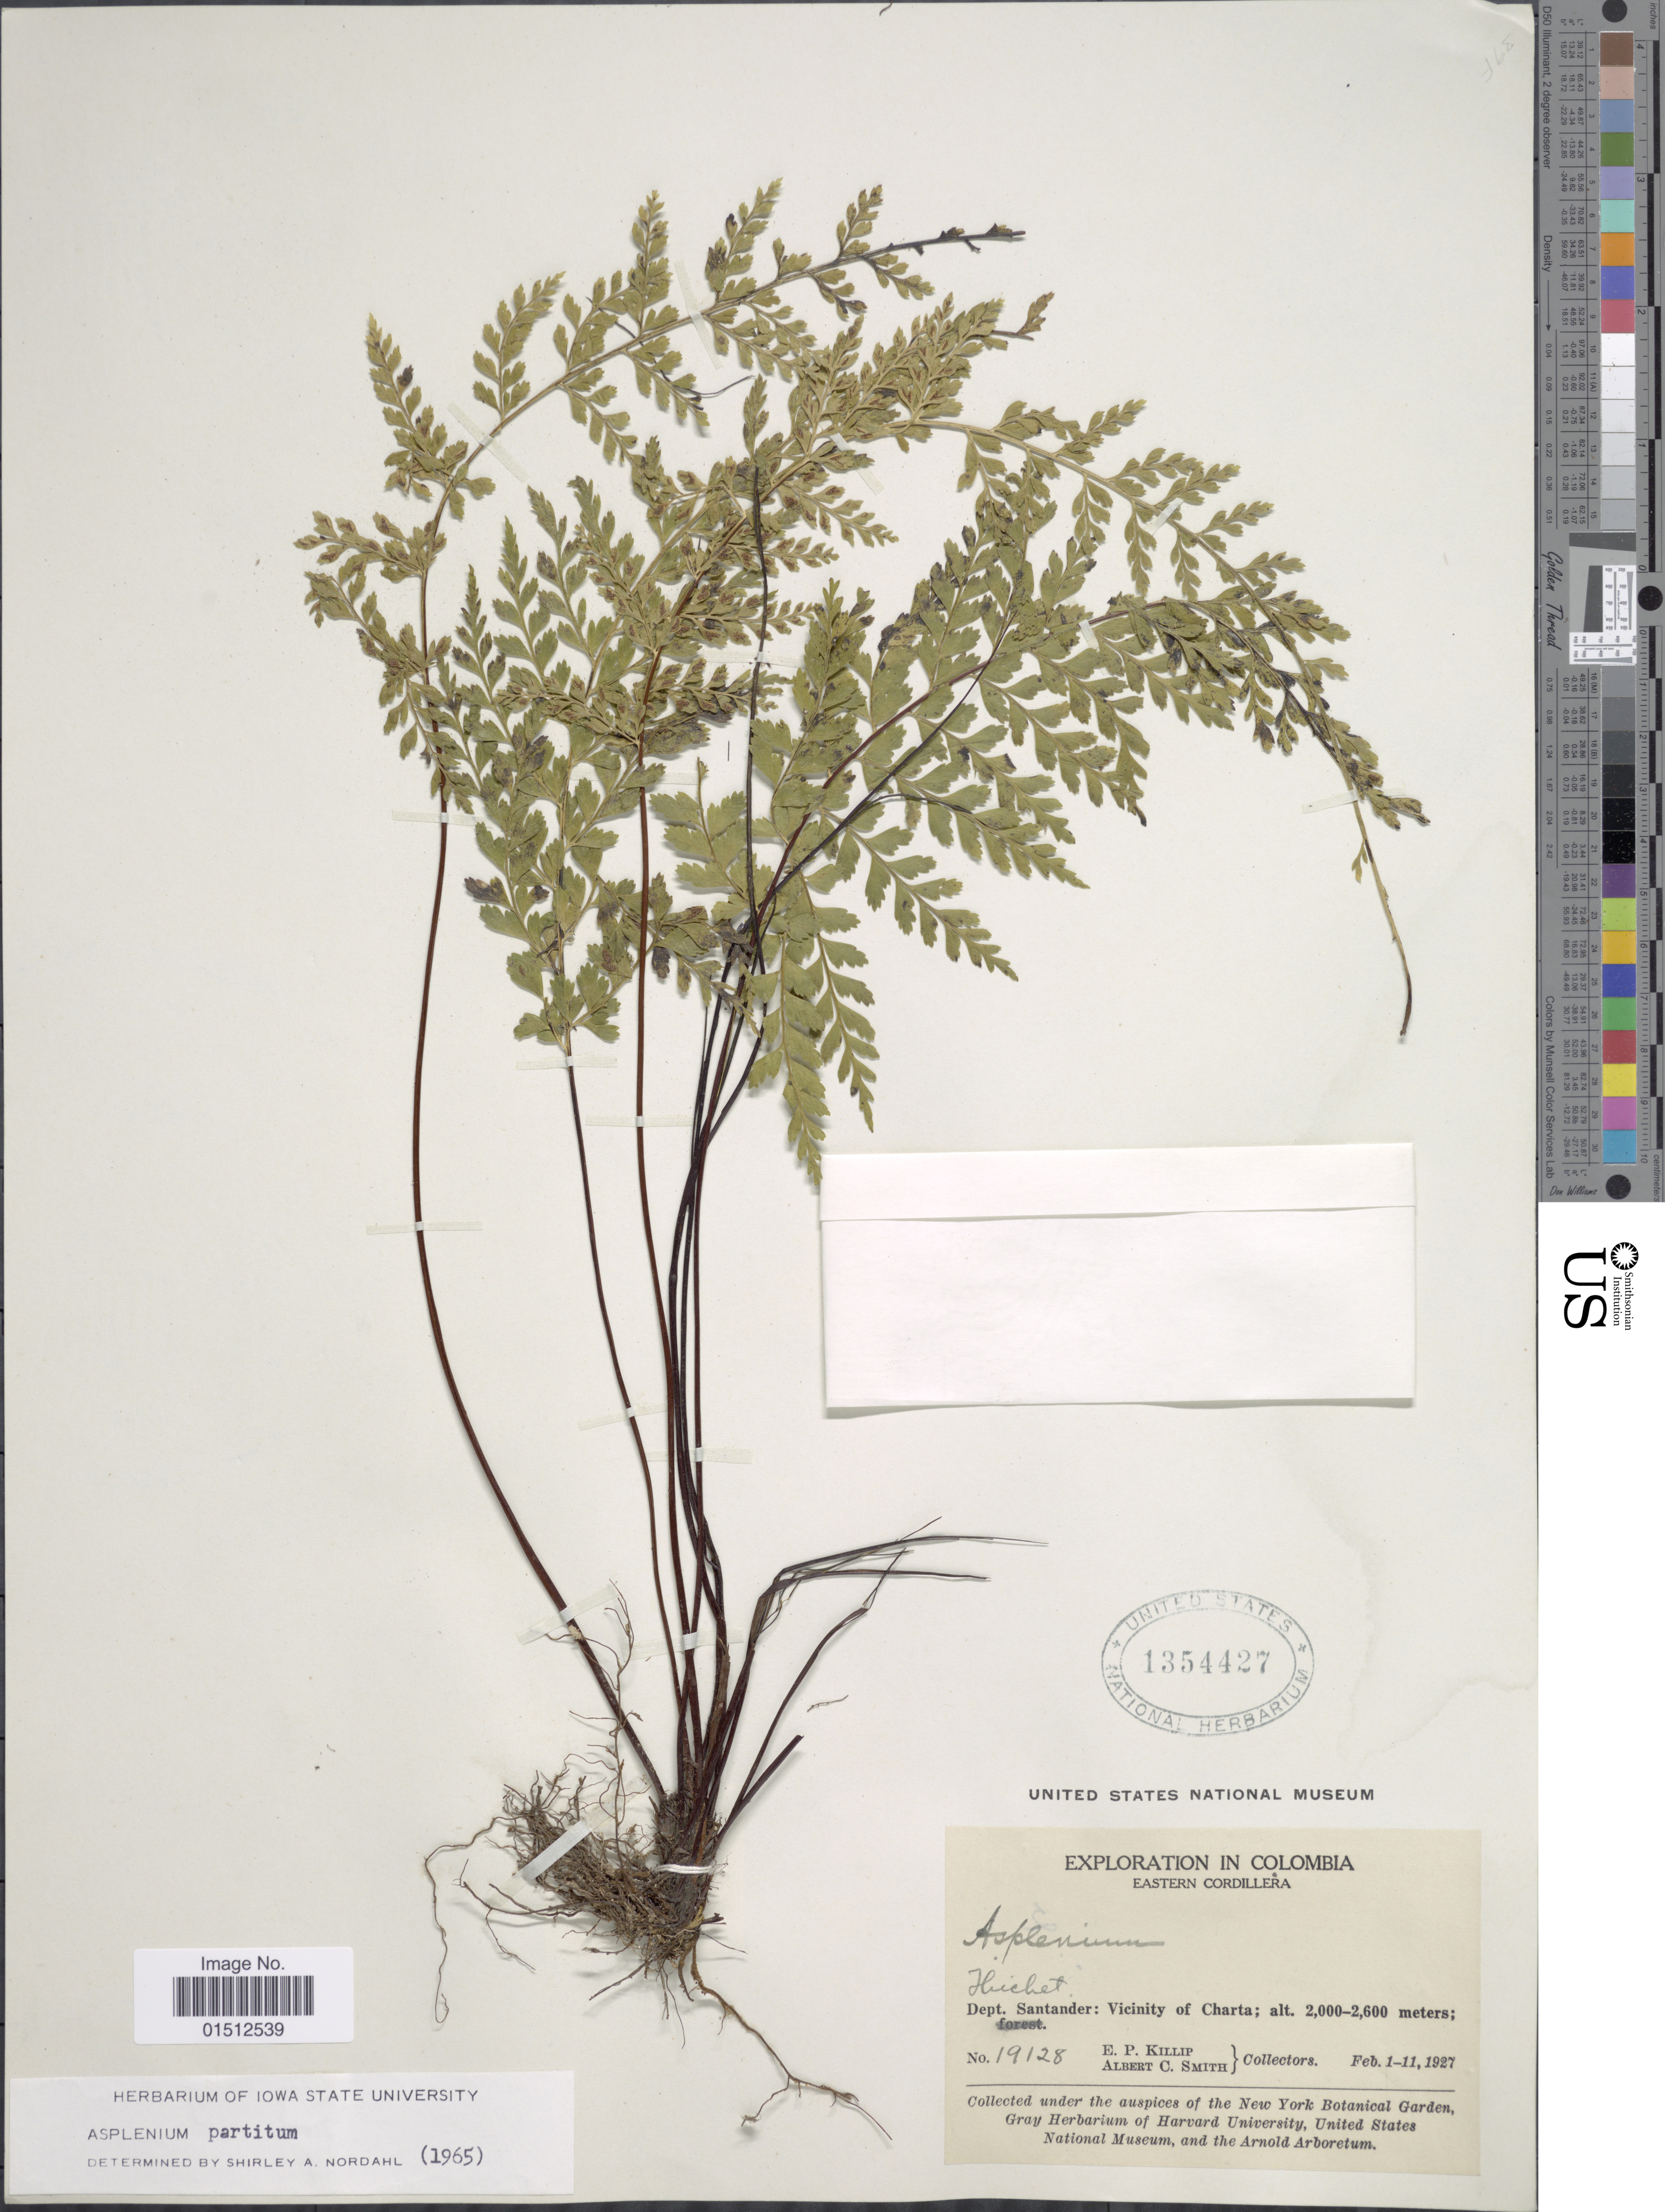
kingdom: Plantae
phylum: Tracheophyta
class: Polypodiopsida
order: Polypodiales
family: Aspleniaceae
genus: Asplenium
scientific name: Asplenium radicans var. partitum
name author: (Klotzsch) Hieron.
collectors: E. P. Killip & A. C. Smith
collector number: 19128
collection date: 1927-02-01/1927-02-11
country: Colombia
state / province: Santander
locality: Colombia. Eastern Cordillera. Dept.Santander: Vicinity of Charta.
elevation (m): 2000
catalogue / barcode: US 1354427